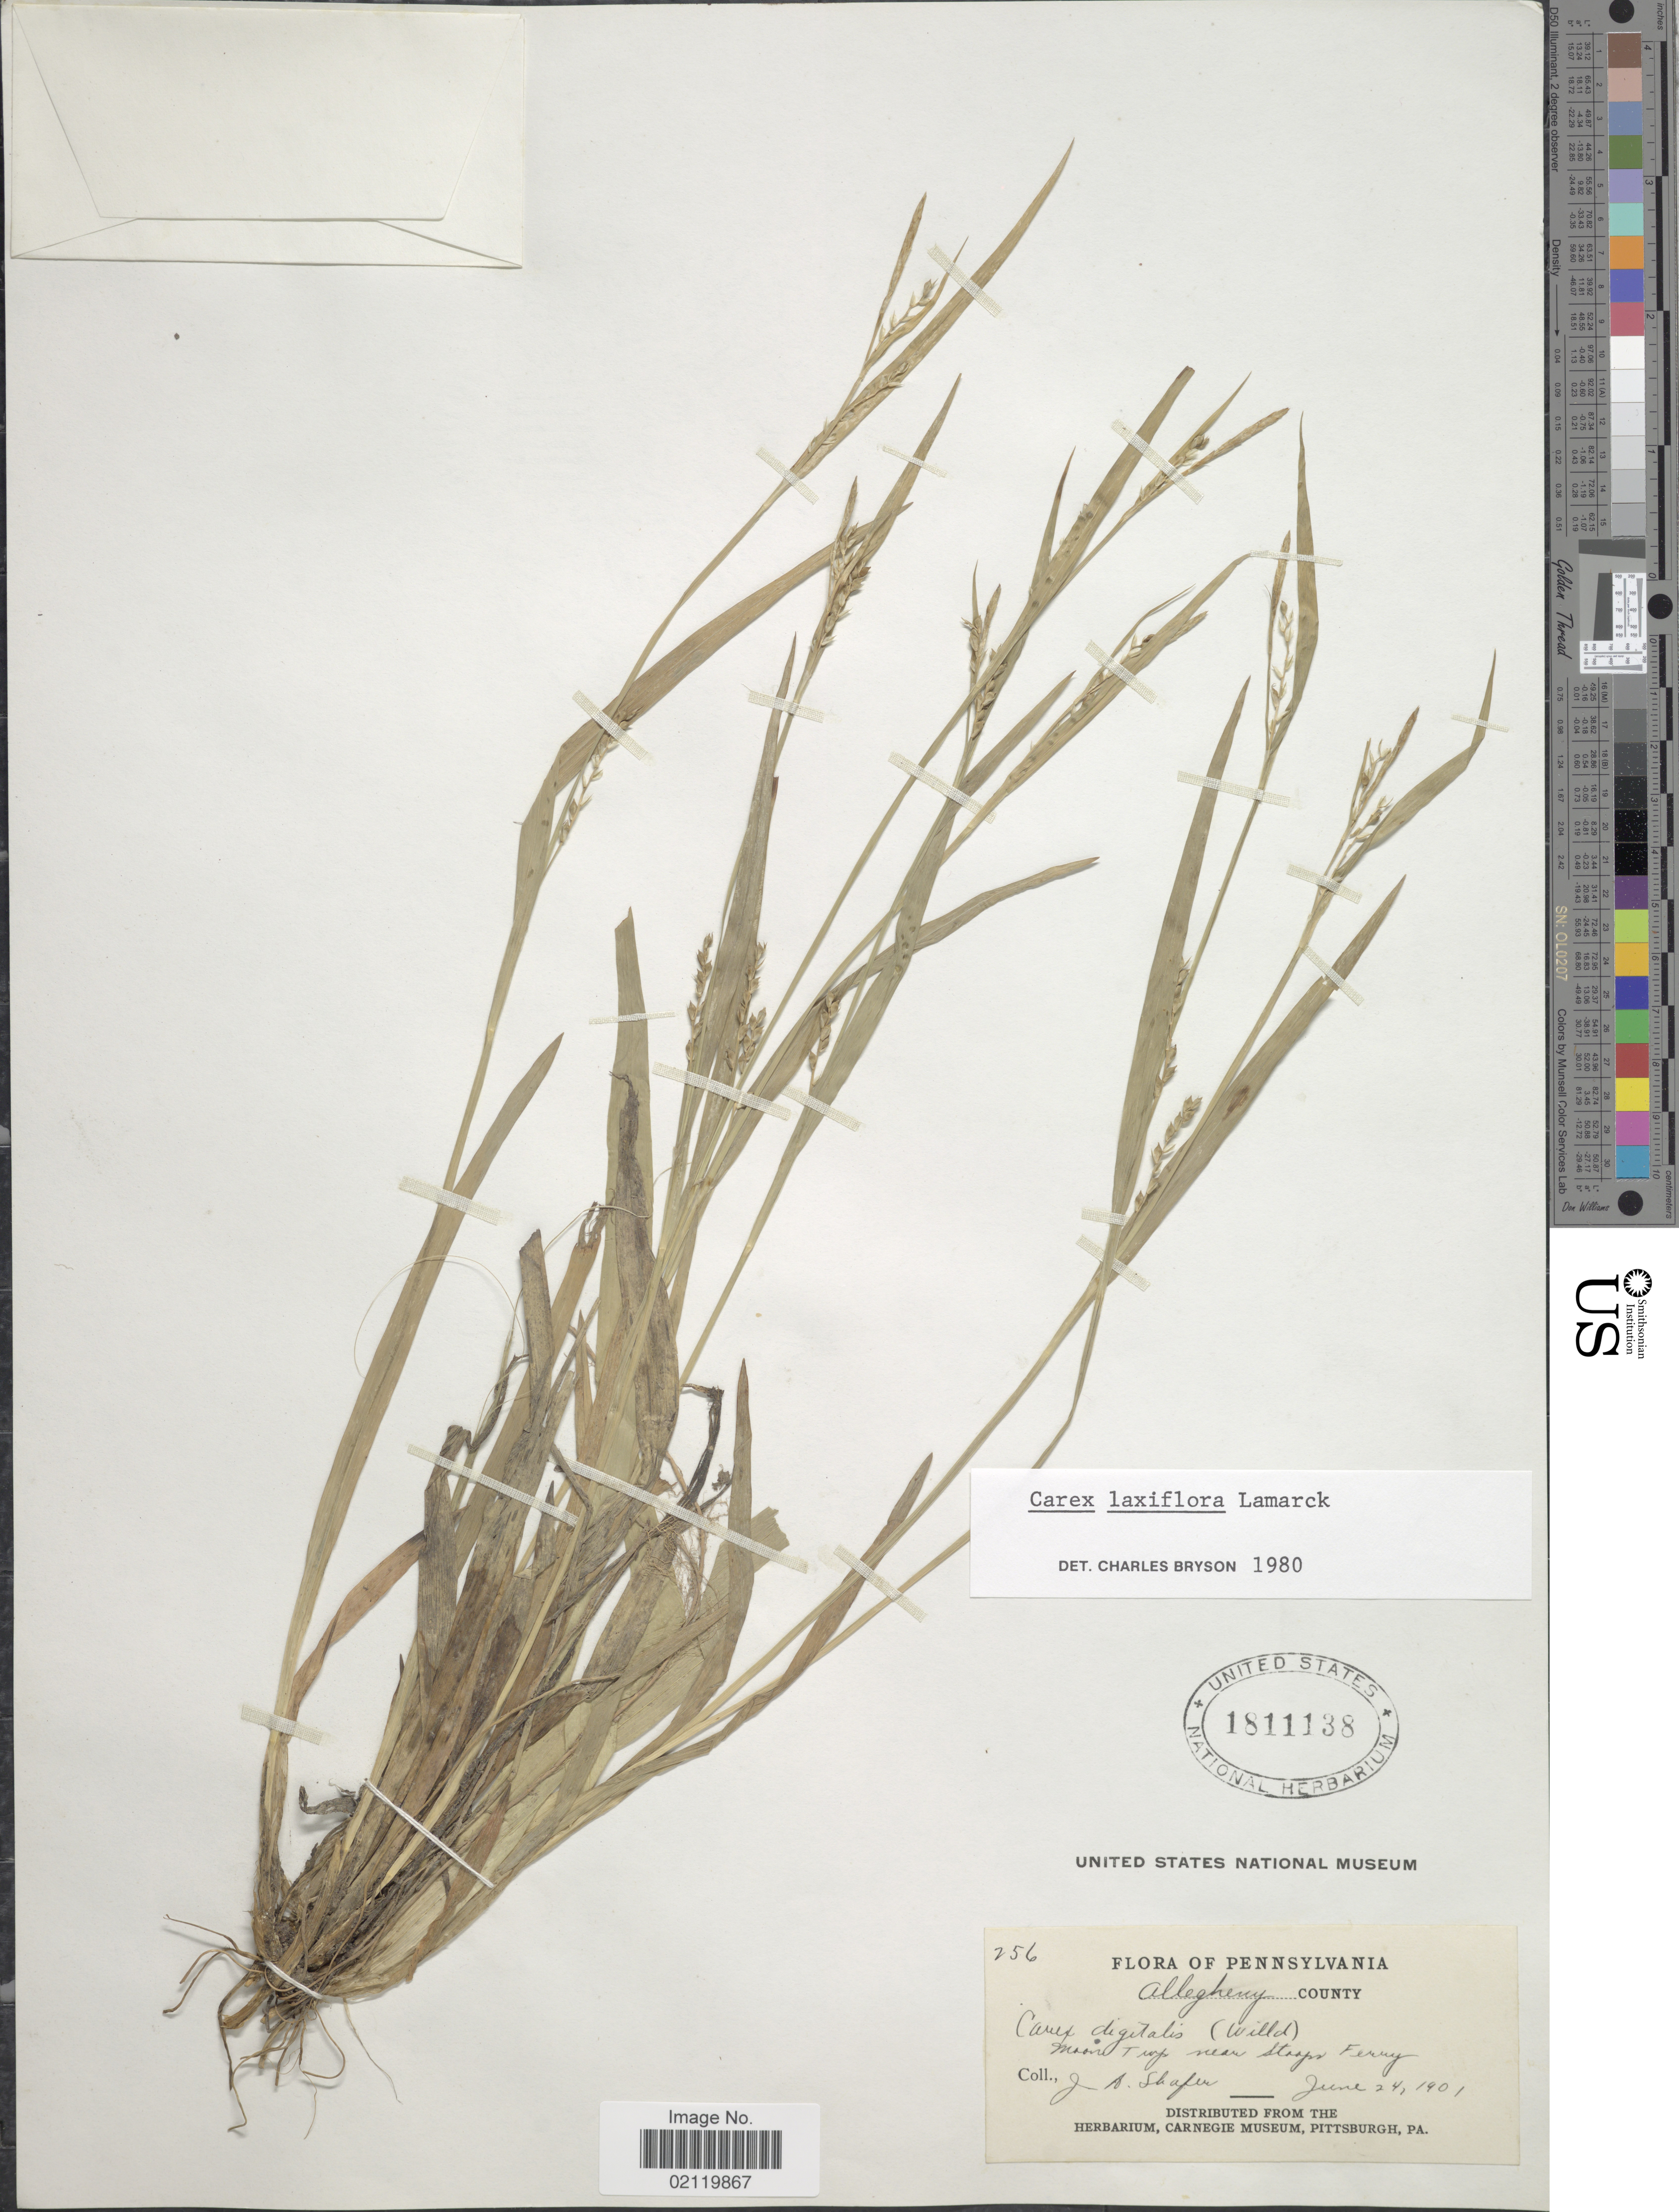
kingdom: Plantae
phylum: Tracheophyta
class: Liliopsida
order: Poales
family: Cyperaceae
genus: Carex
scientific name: Carex laxiflora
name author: Lam.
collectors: J. A. Shafer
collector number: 256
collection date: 1901-06-24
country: United States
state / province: Pennsylvania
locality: Allegheny County. Moon Twp near Stoops Ferry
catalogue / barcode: US 1811138